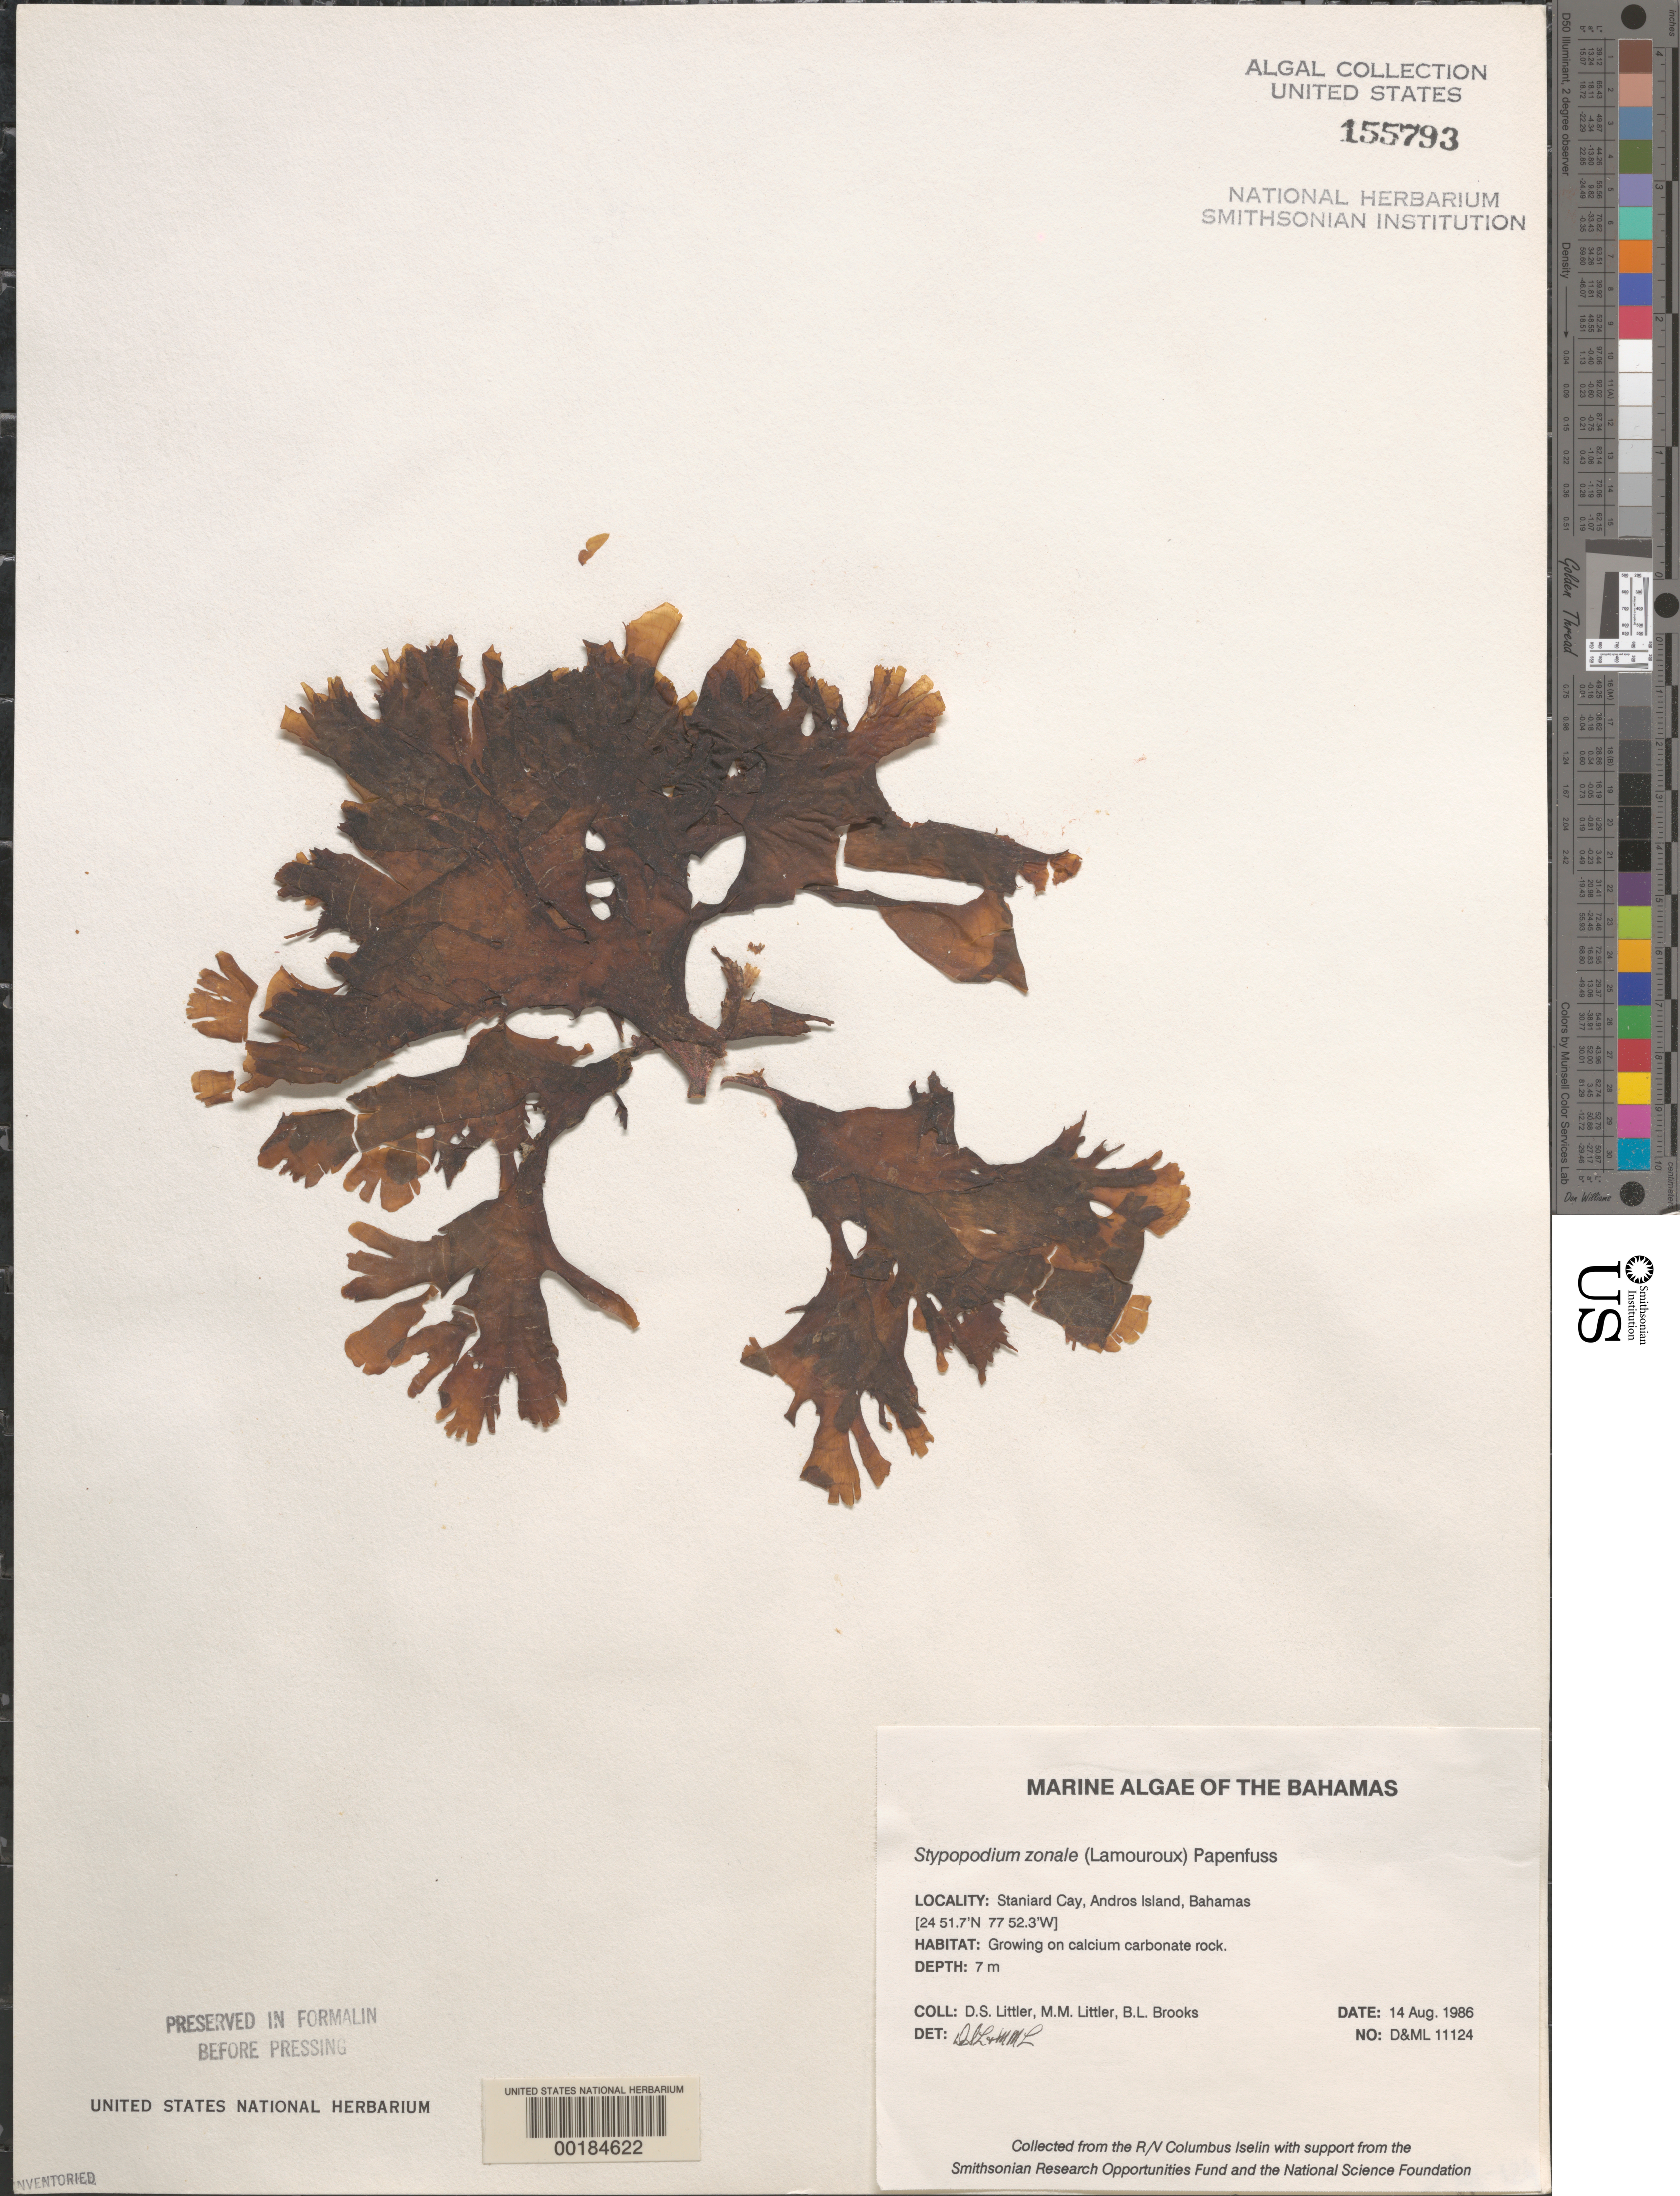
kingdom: Chromista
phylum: Ochrophyta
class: Phaeophyceae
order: Dictyotales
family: Dictyotaceae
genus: Stypopodium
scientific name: Stypopodium zonale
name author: (J.V.Lamouroux) Papenf.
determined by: Littler, D. S.; Littler, M. M.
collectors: D. S. Littler, M. M. Littler & B. Brooks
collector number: D&ML 11124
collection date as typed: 14 Aug 1986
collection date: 1986-08-14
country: Bahamas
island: Staniard Cay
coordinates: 24 51.7' N, 77 52.3' W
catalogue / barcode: US 155793